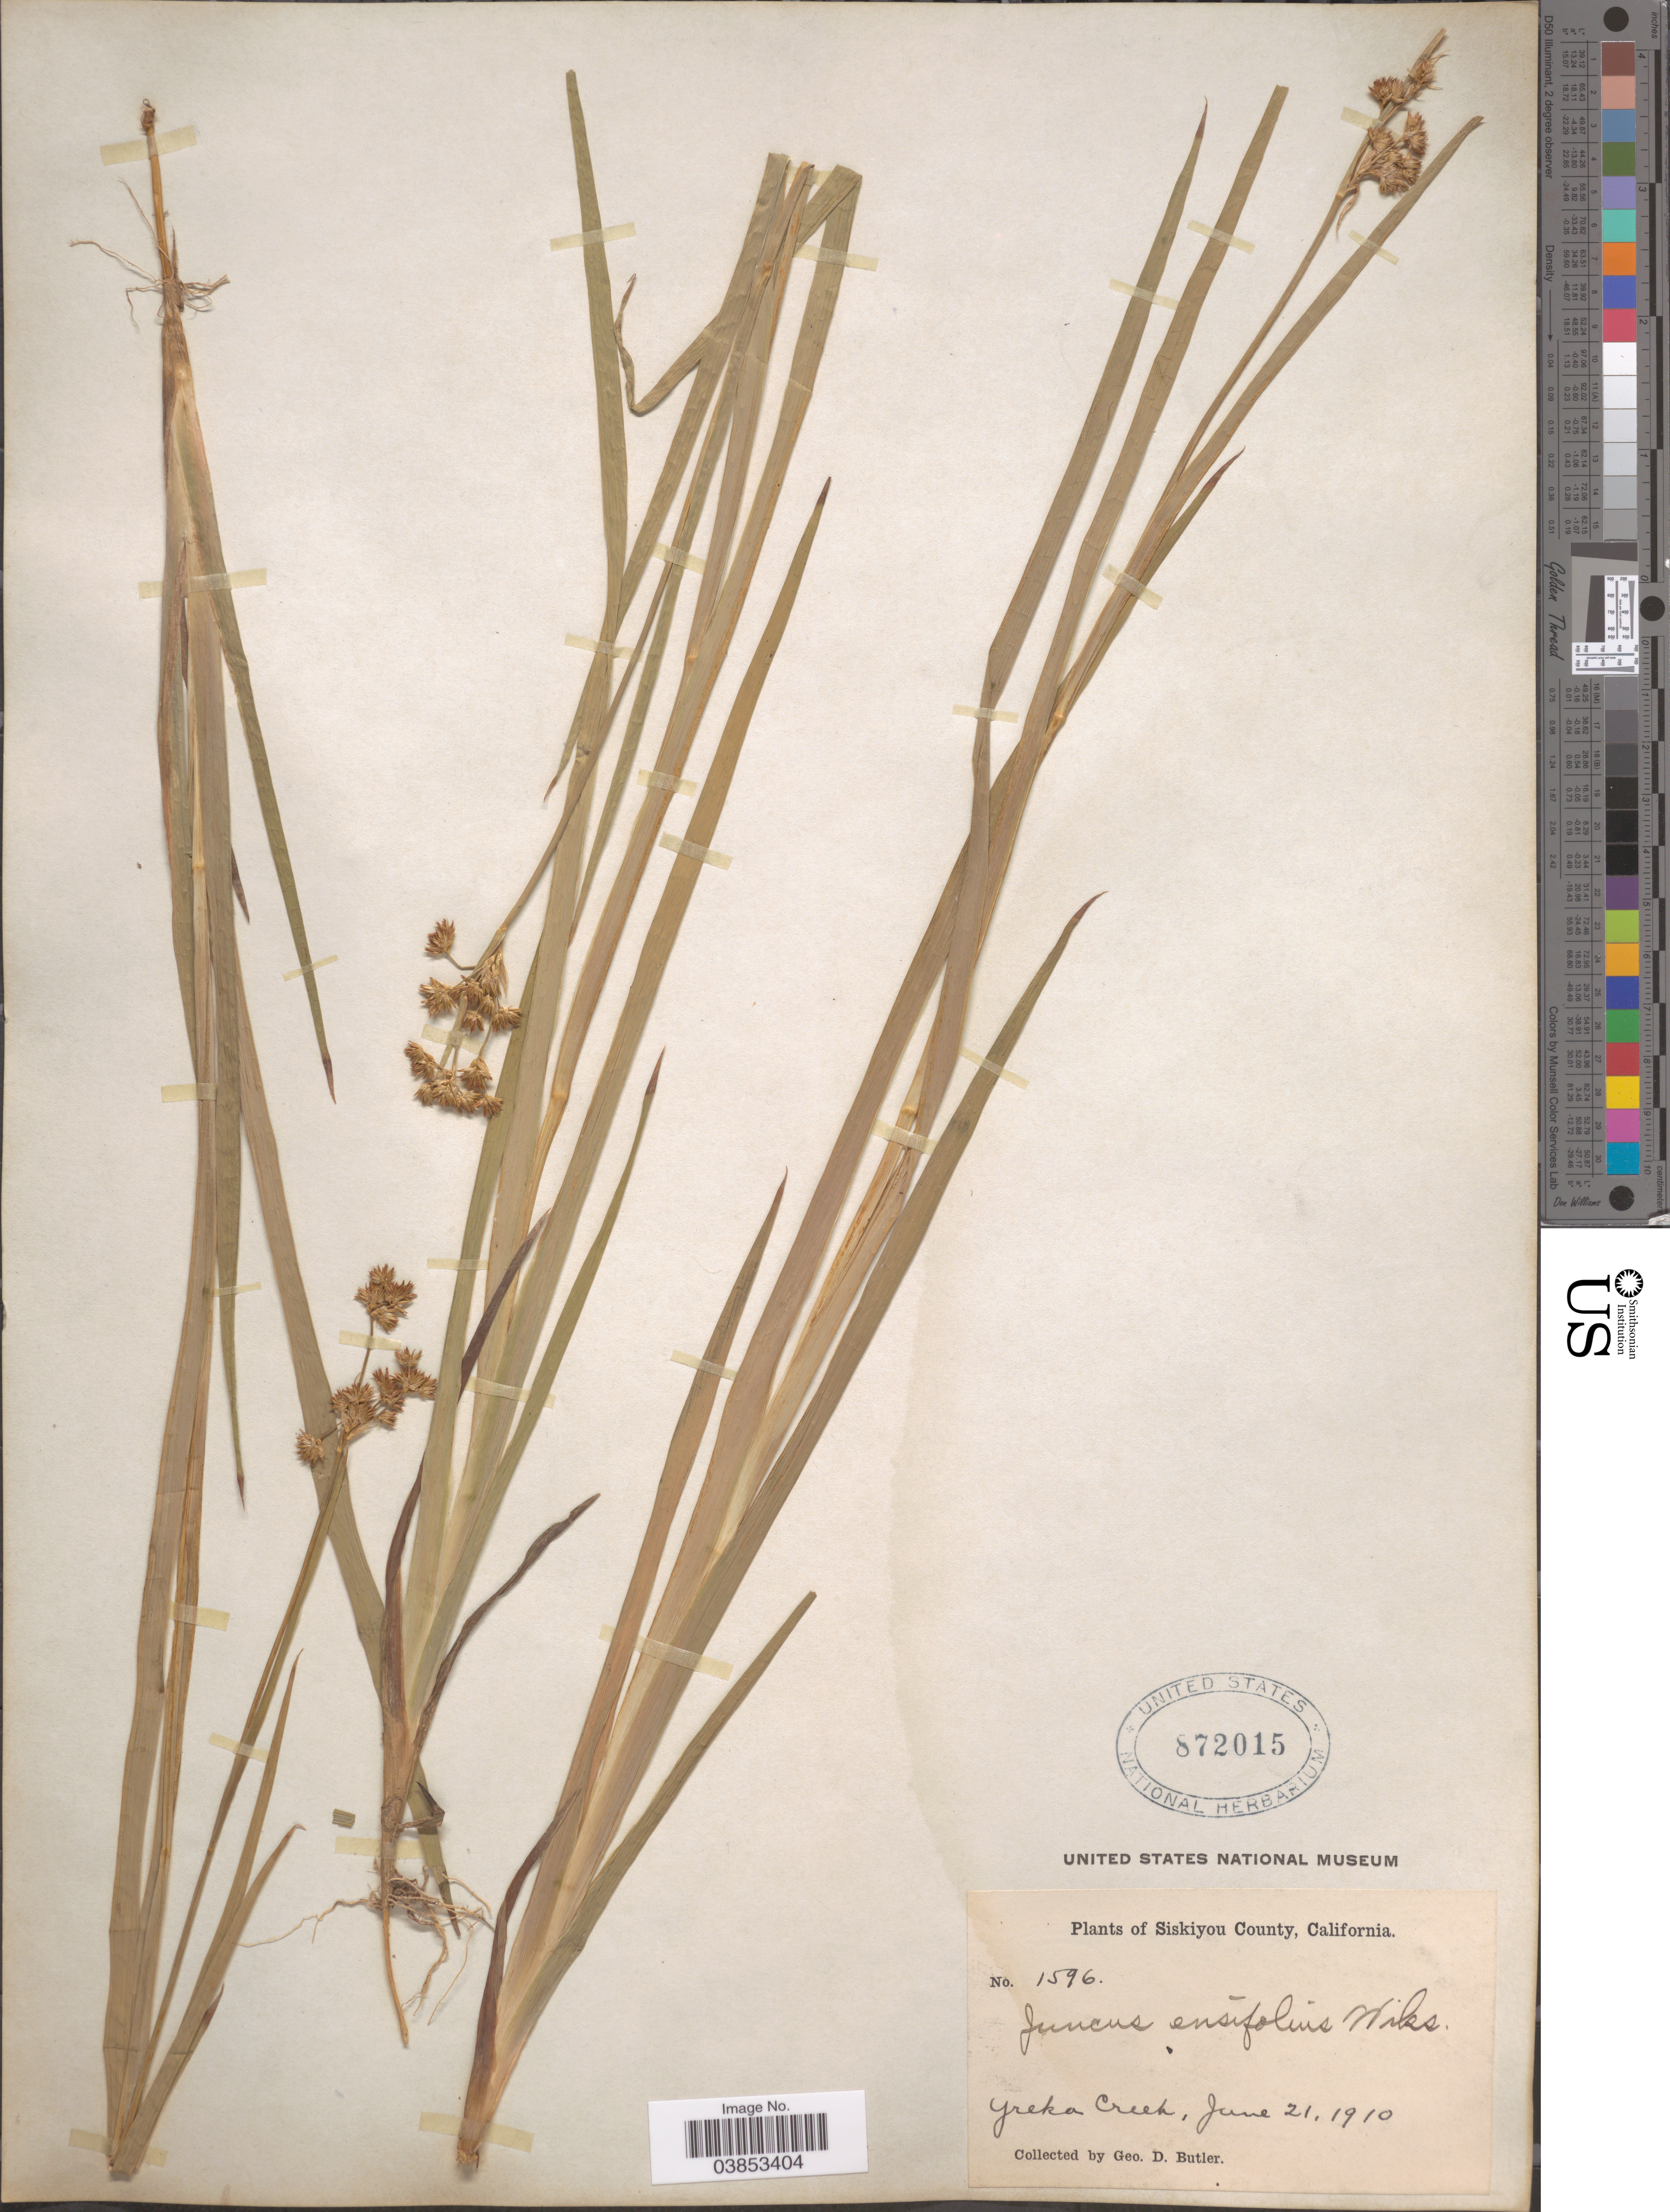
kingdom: Plantae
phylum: Tracheophyta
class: Liliopsida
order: Poales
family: Juncaceae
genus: Juncus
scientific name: Juncus ensifolius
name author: Wikstr.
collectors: G. D. Butler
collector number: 1596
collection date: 1910-06-21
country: United States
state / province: California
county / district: Siskiyou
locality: Siskiyou County. Yreka Creek.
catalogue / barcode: US 872015